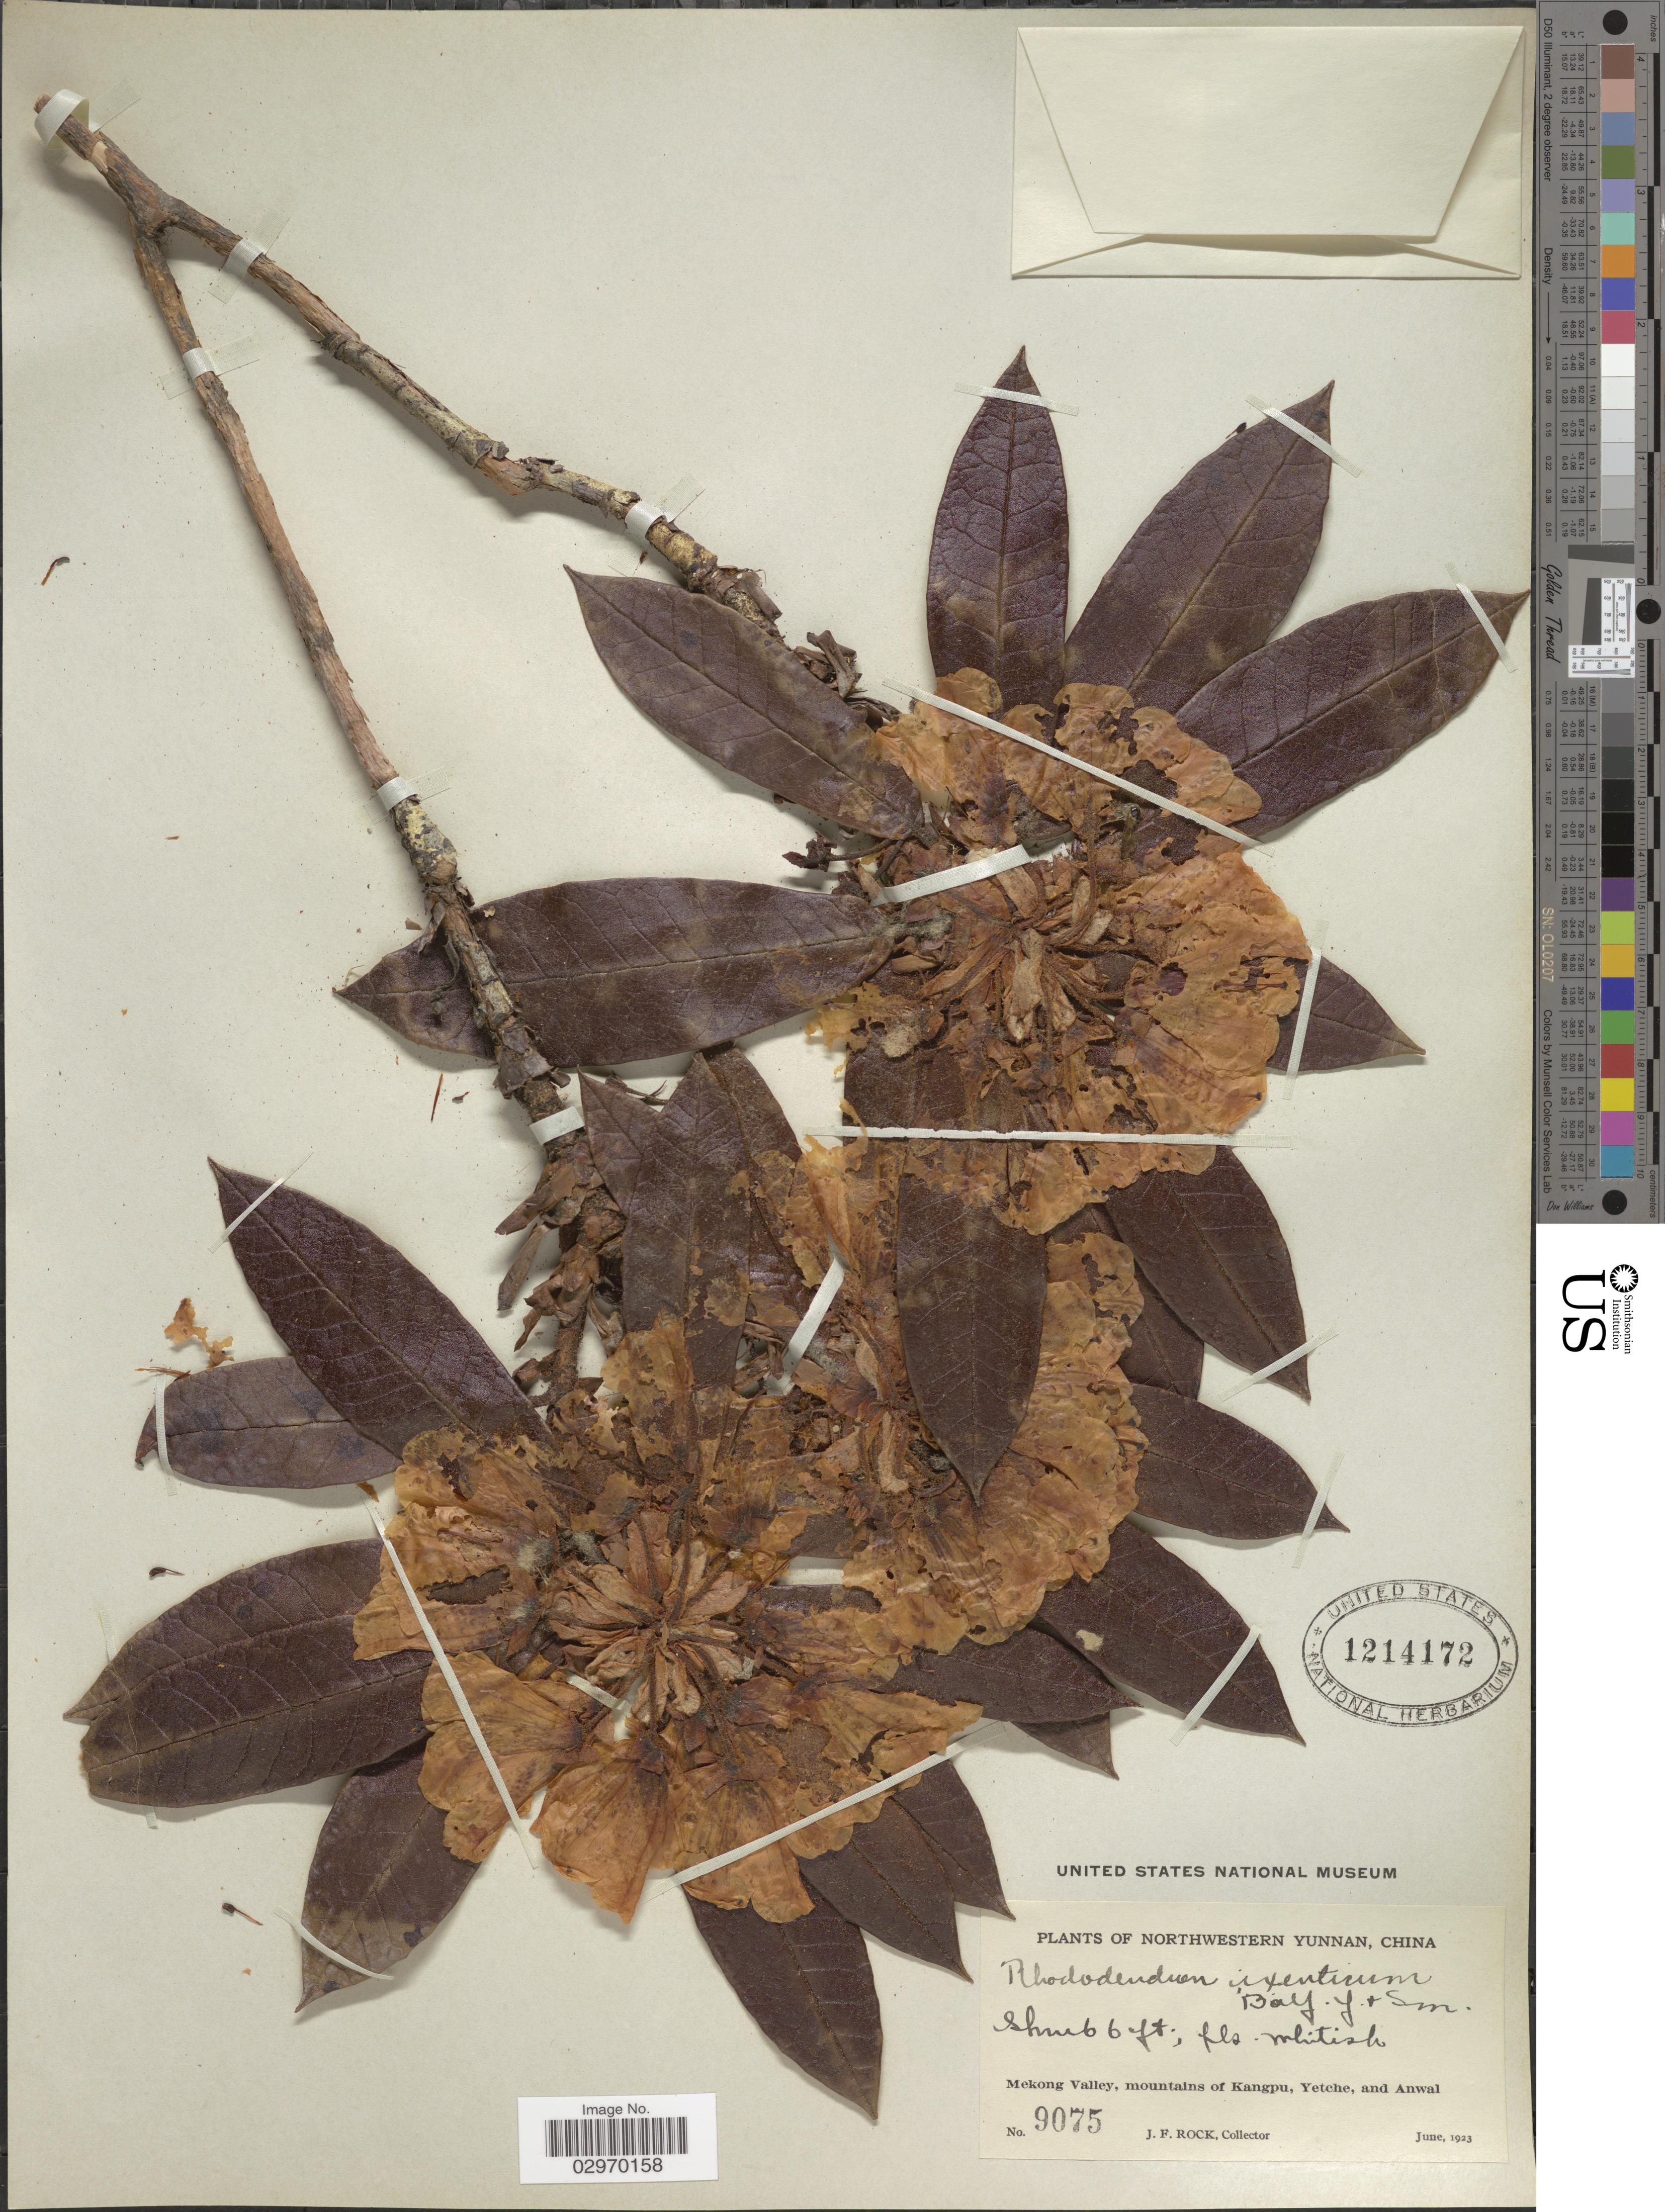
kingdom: Plantae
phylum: Tracheophyta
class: Magnoliopsida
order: Ericales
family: Ericaceae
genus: Rhododendron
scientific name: Rhododendron crinigerum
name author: Franch.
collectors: J. Rock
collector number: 9075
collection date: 1923-06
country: China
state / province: Yunnan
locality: Northwestern Yunnan. Mekong Valley, mountains of Kangpu, Yetche, and Anwal.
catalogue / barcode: US 1214172